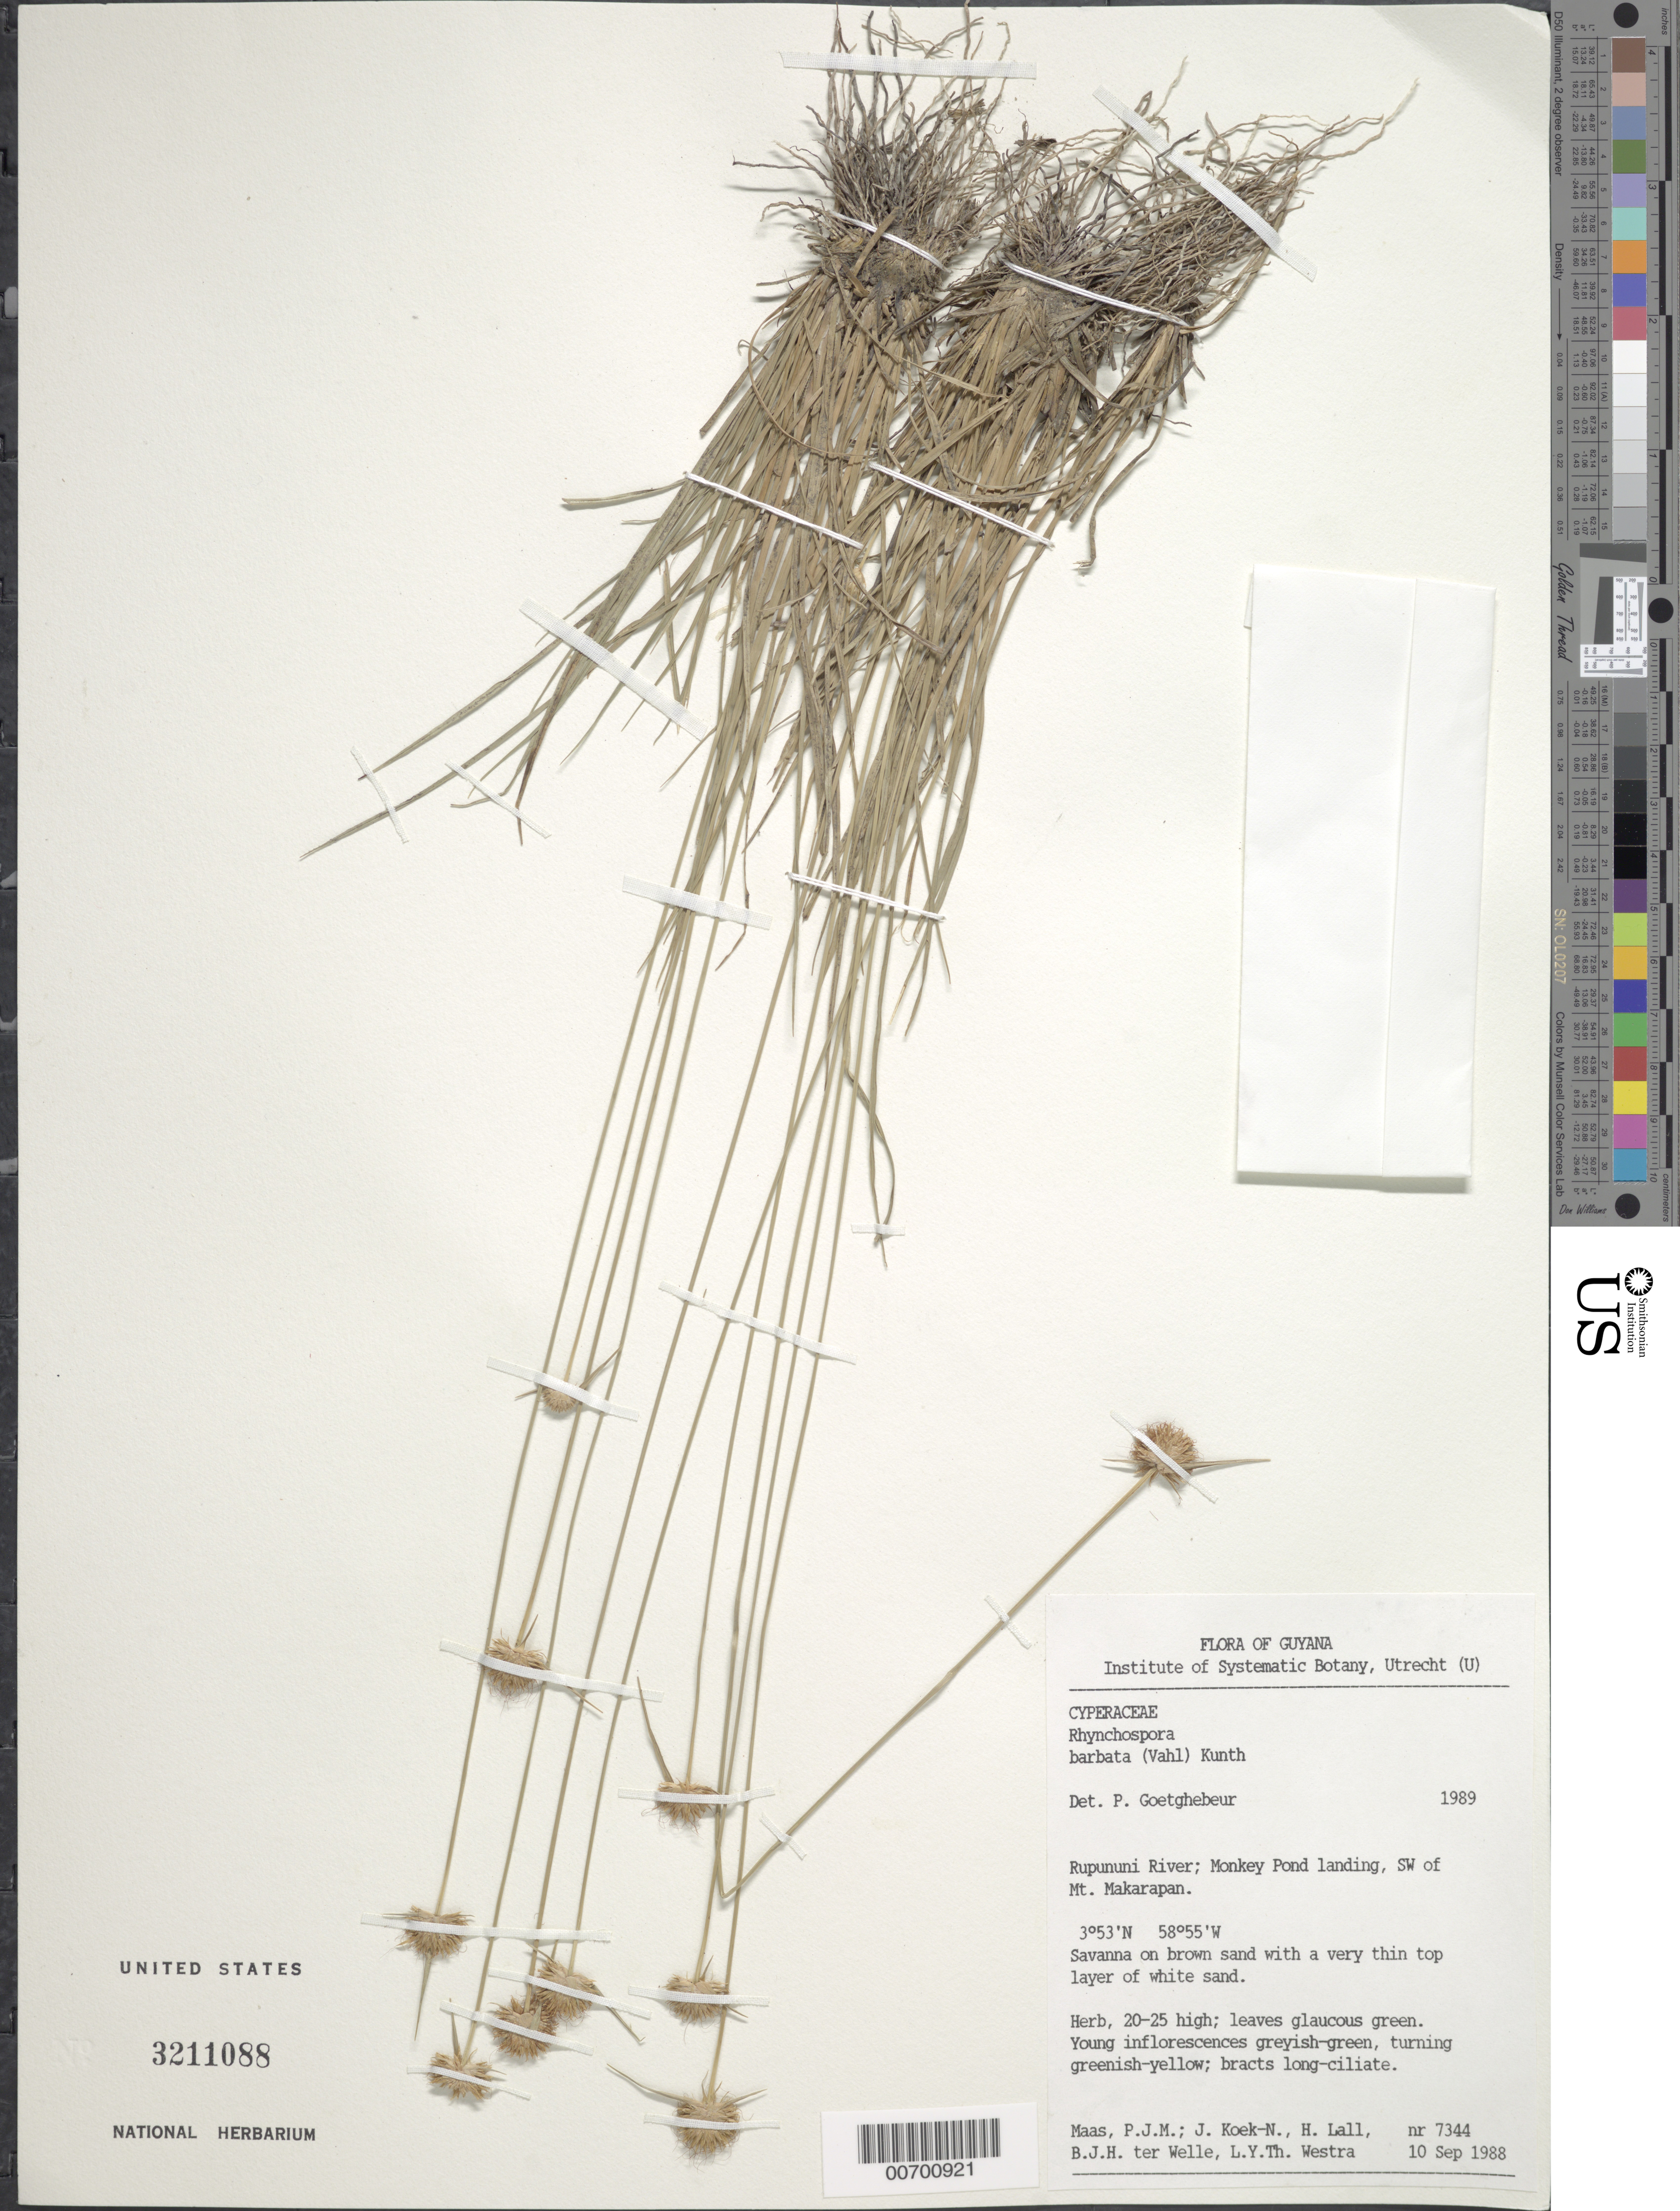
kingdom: Plantae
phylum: Tracheophyta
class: Liliopsida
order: Poales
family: Cyperaceae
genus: Rhynchospora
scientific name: Rhynchospora barbata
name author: (Vahl) Kunth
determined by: Alves, K.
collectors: P. Maas, J. Koek-Noorman, H. Lall, B. Welle & L. Y. T. Westra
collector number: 7344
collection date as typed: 10-Sep-88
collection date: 1988-09-10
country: Guyana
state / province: U. Takutu-U. Essequibo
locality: Rupununi River, Monkey Pond landing, SW of Mt. Makarapan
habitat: Savanna on brown sand with a very thin top layer of white sand.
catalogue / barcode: US 3211088